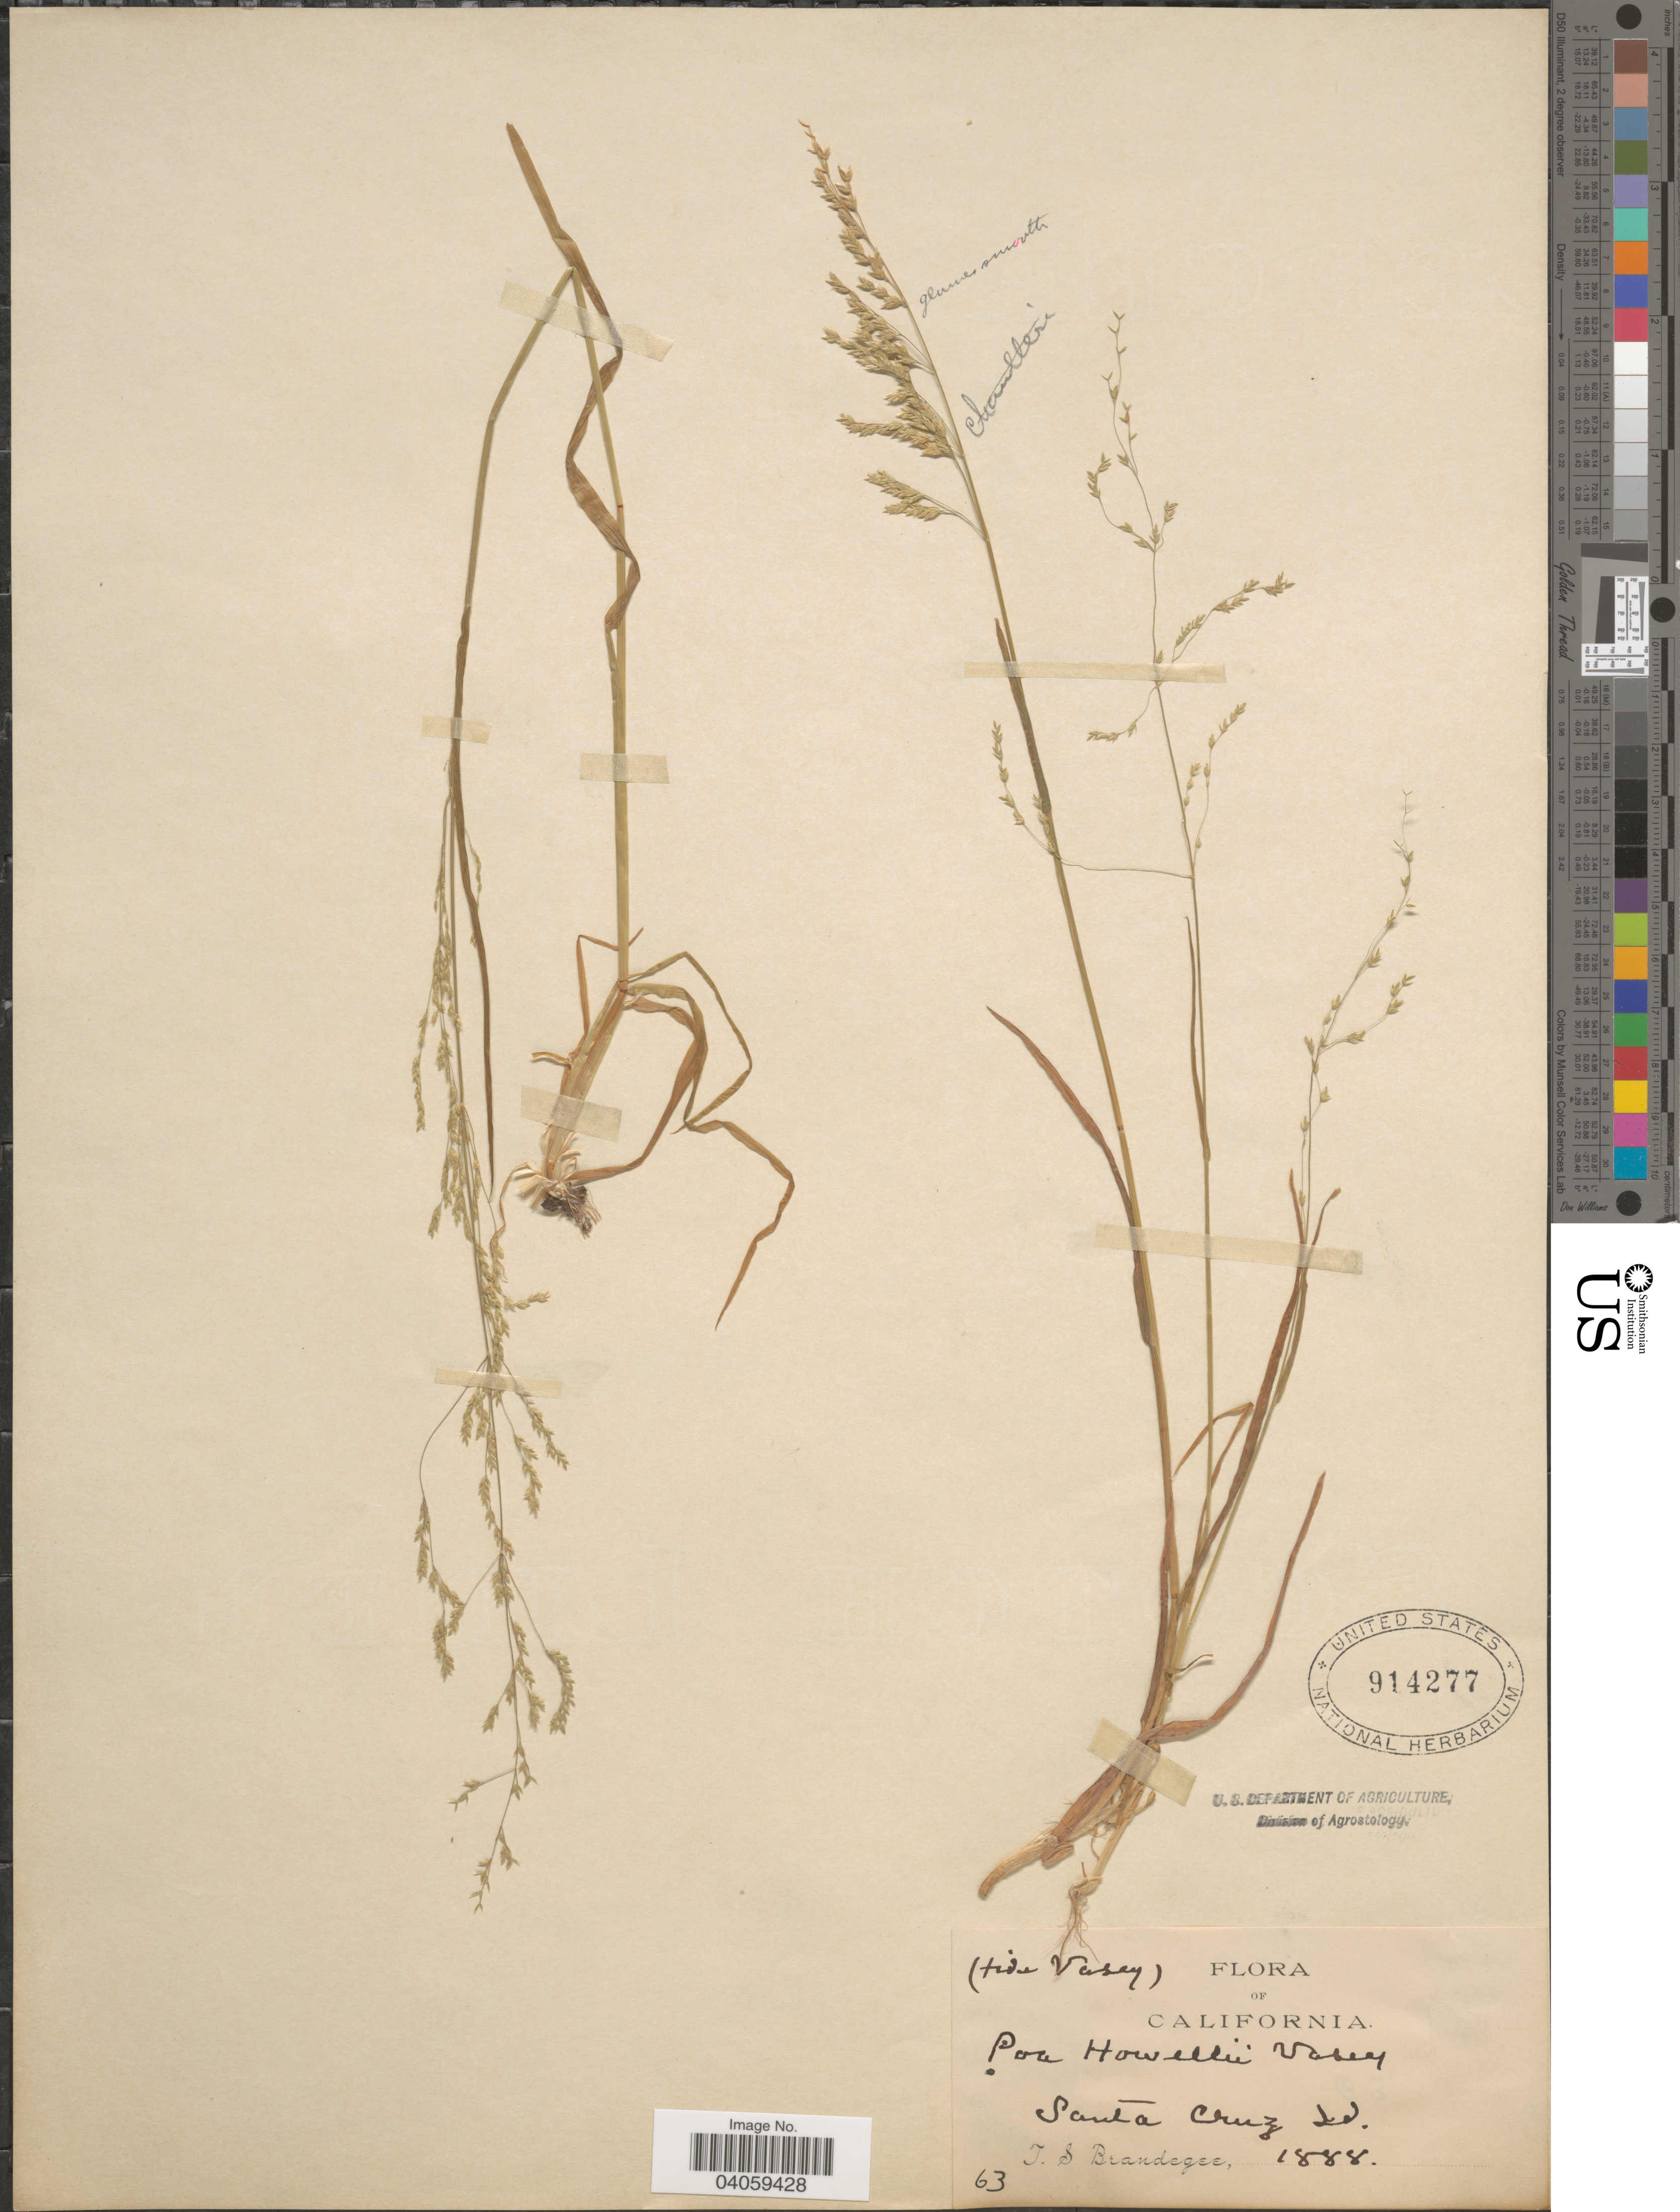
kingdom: Plantae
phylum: Tracheophyta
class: Liliopsida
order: Poales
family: Poaceae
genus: Poa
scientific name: Poa howellii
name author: Vasey & Scribn.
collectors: T. S. Brandegee (herbarium)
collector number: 63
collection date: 1888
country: United States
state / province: California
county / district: Santa Cruz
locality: Santa Cruz.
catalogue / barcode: US 914277